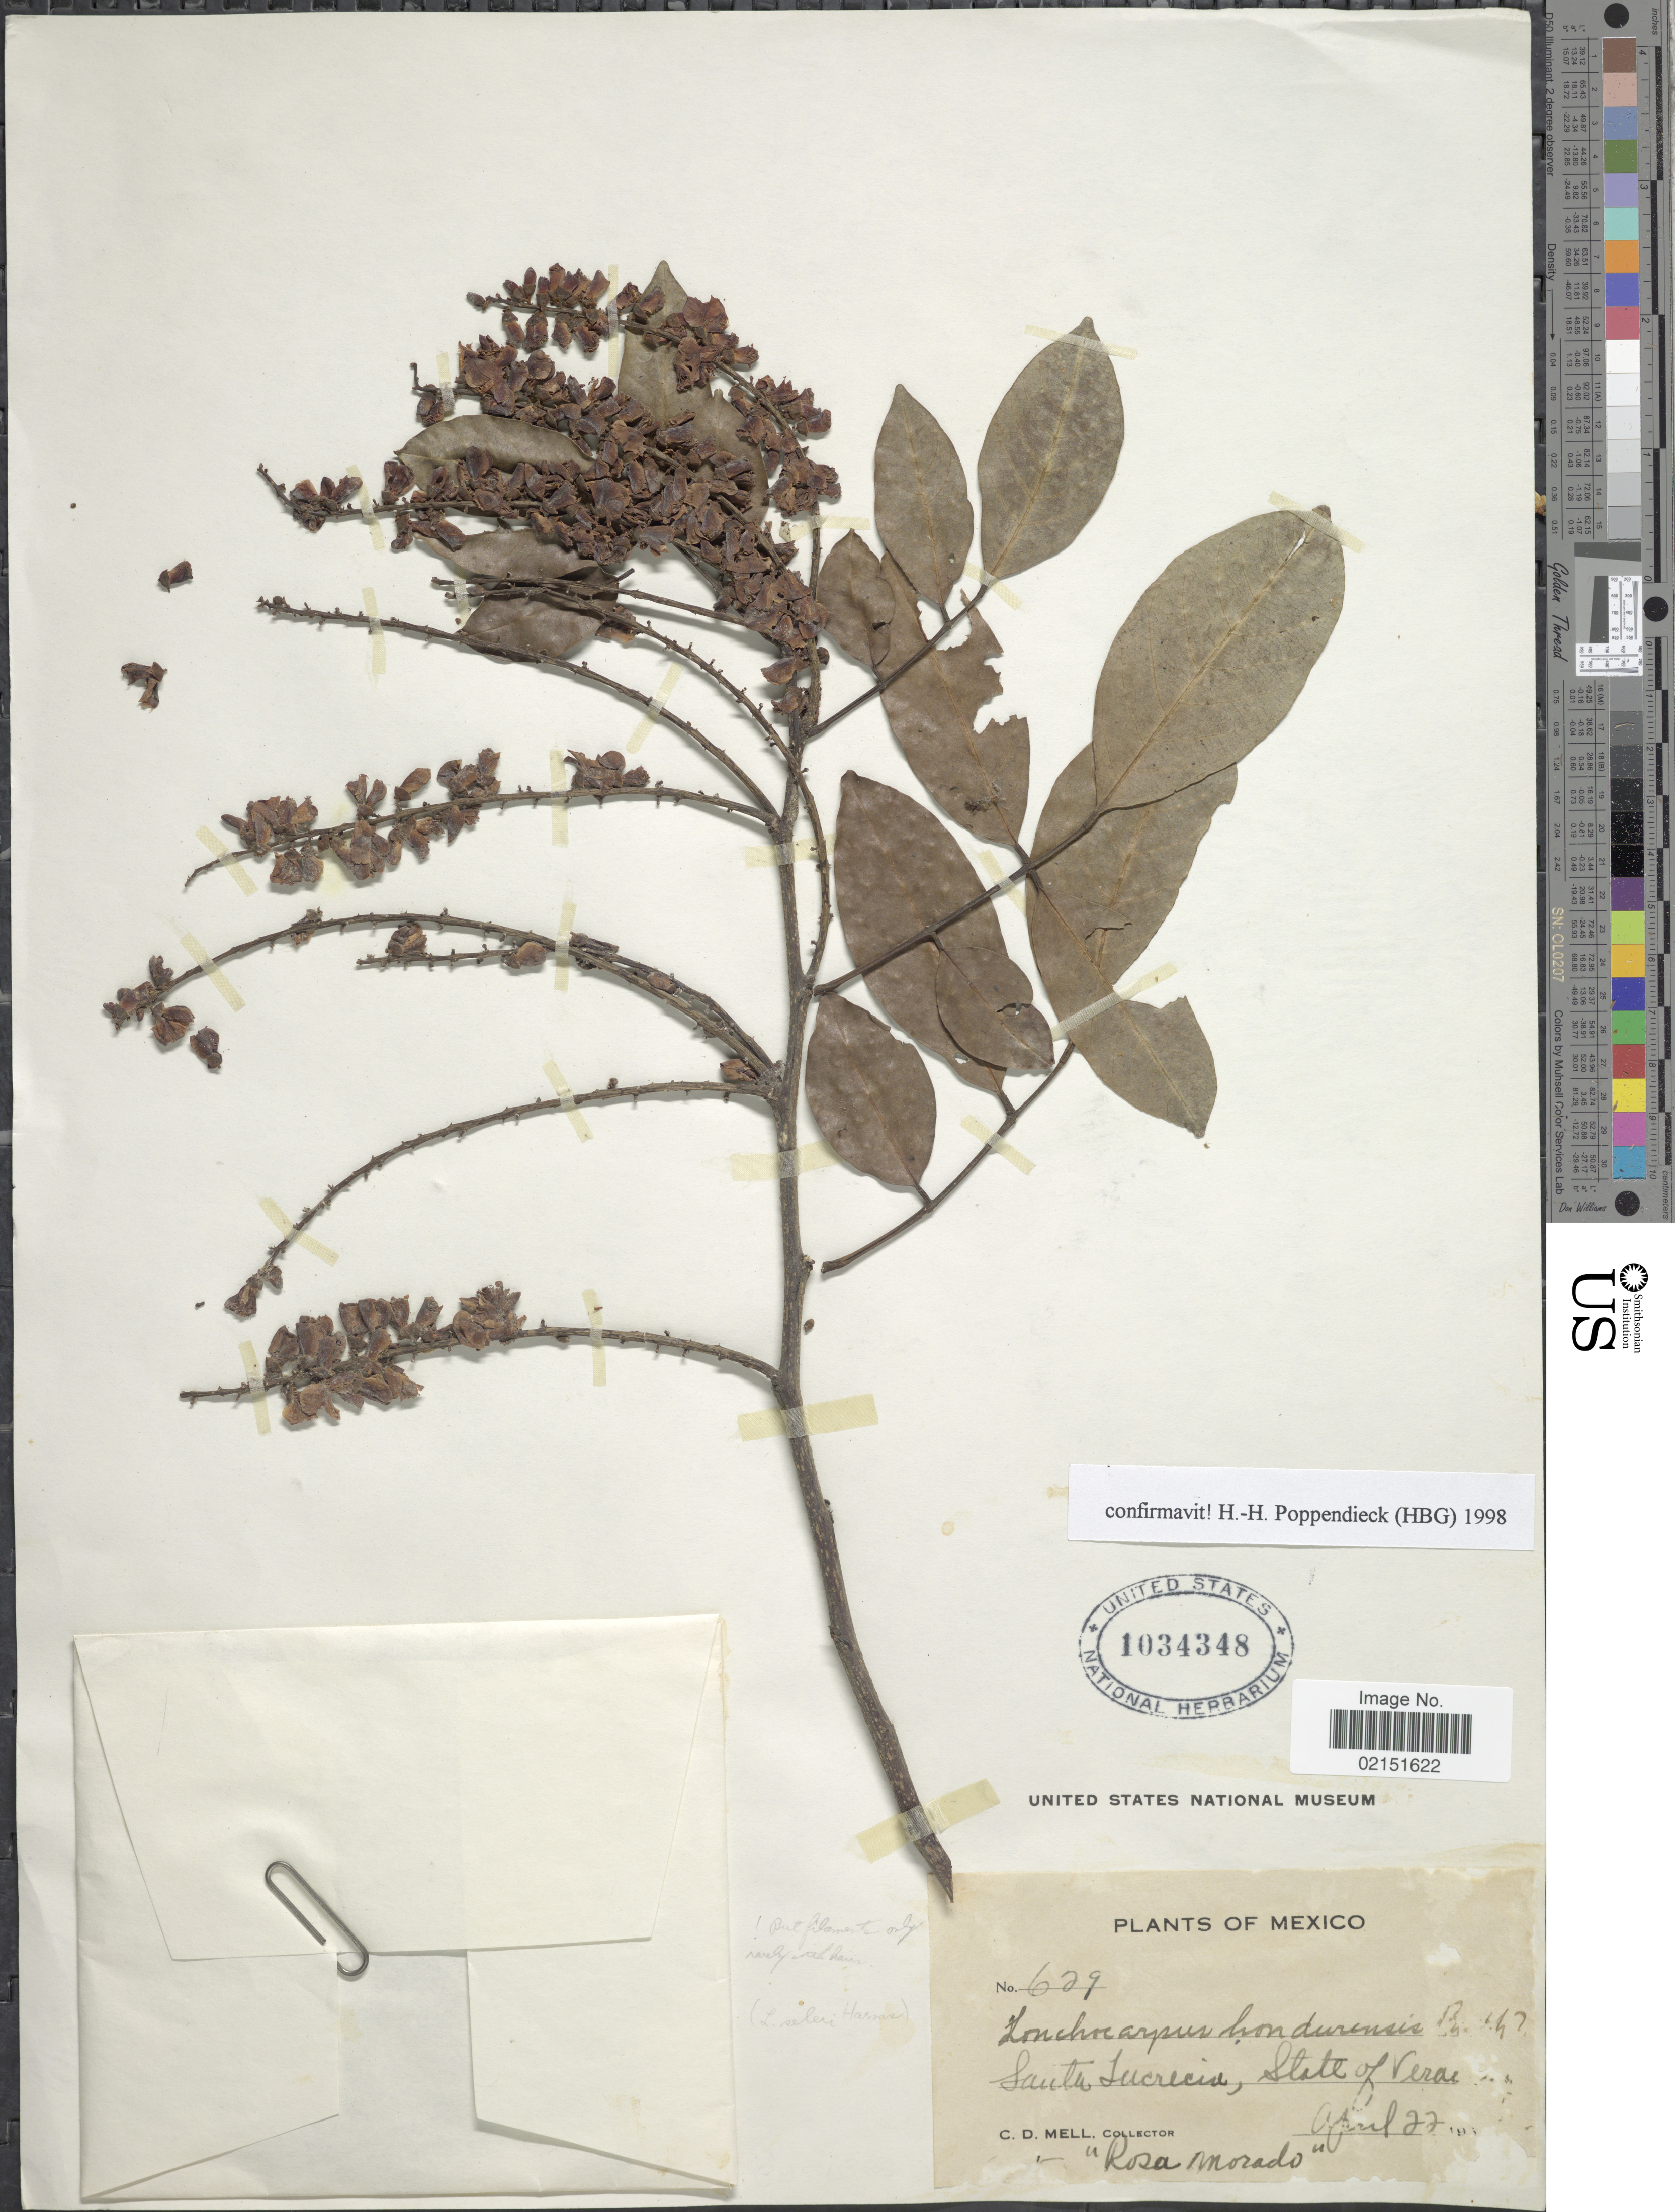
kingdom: Plantae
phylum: Tracheophyta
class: Magnoliopsida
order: Fabales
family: Fabaceae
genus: Lonchocarpus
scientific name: Lonchocarpus hondurensis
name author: Benth.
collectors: C. D. Mell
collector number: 629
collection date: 1939-04-27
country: Mexico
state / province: Veracruz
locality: Santa Lucrecia, State of Veracruz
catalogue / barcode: US 1034348